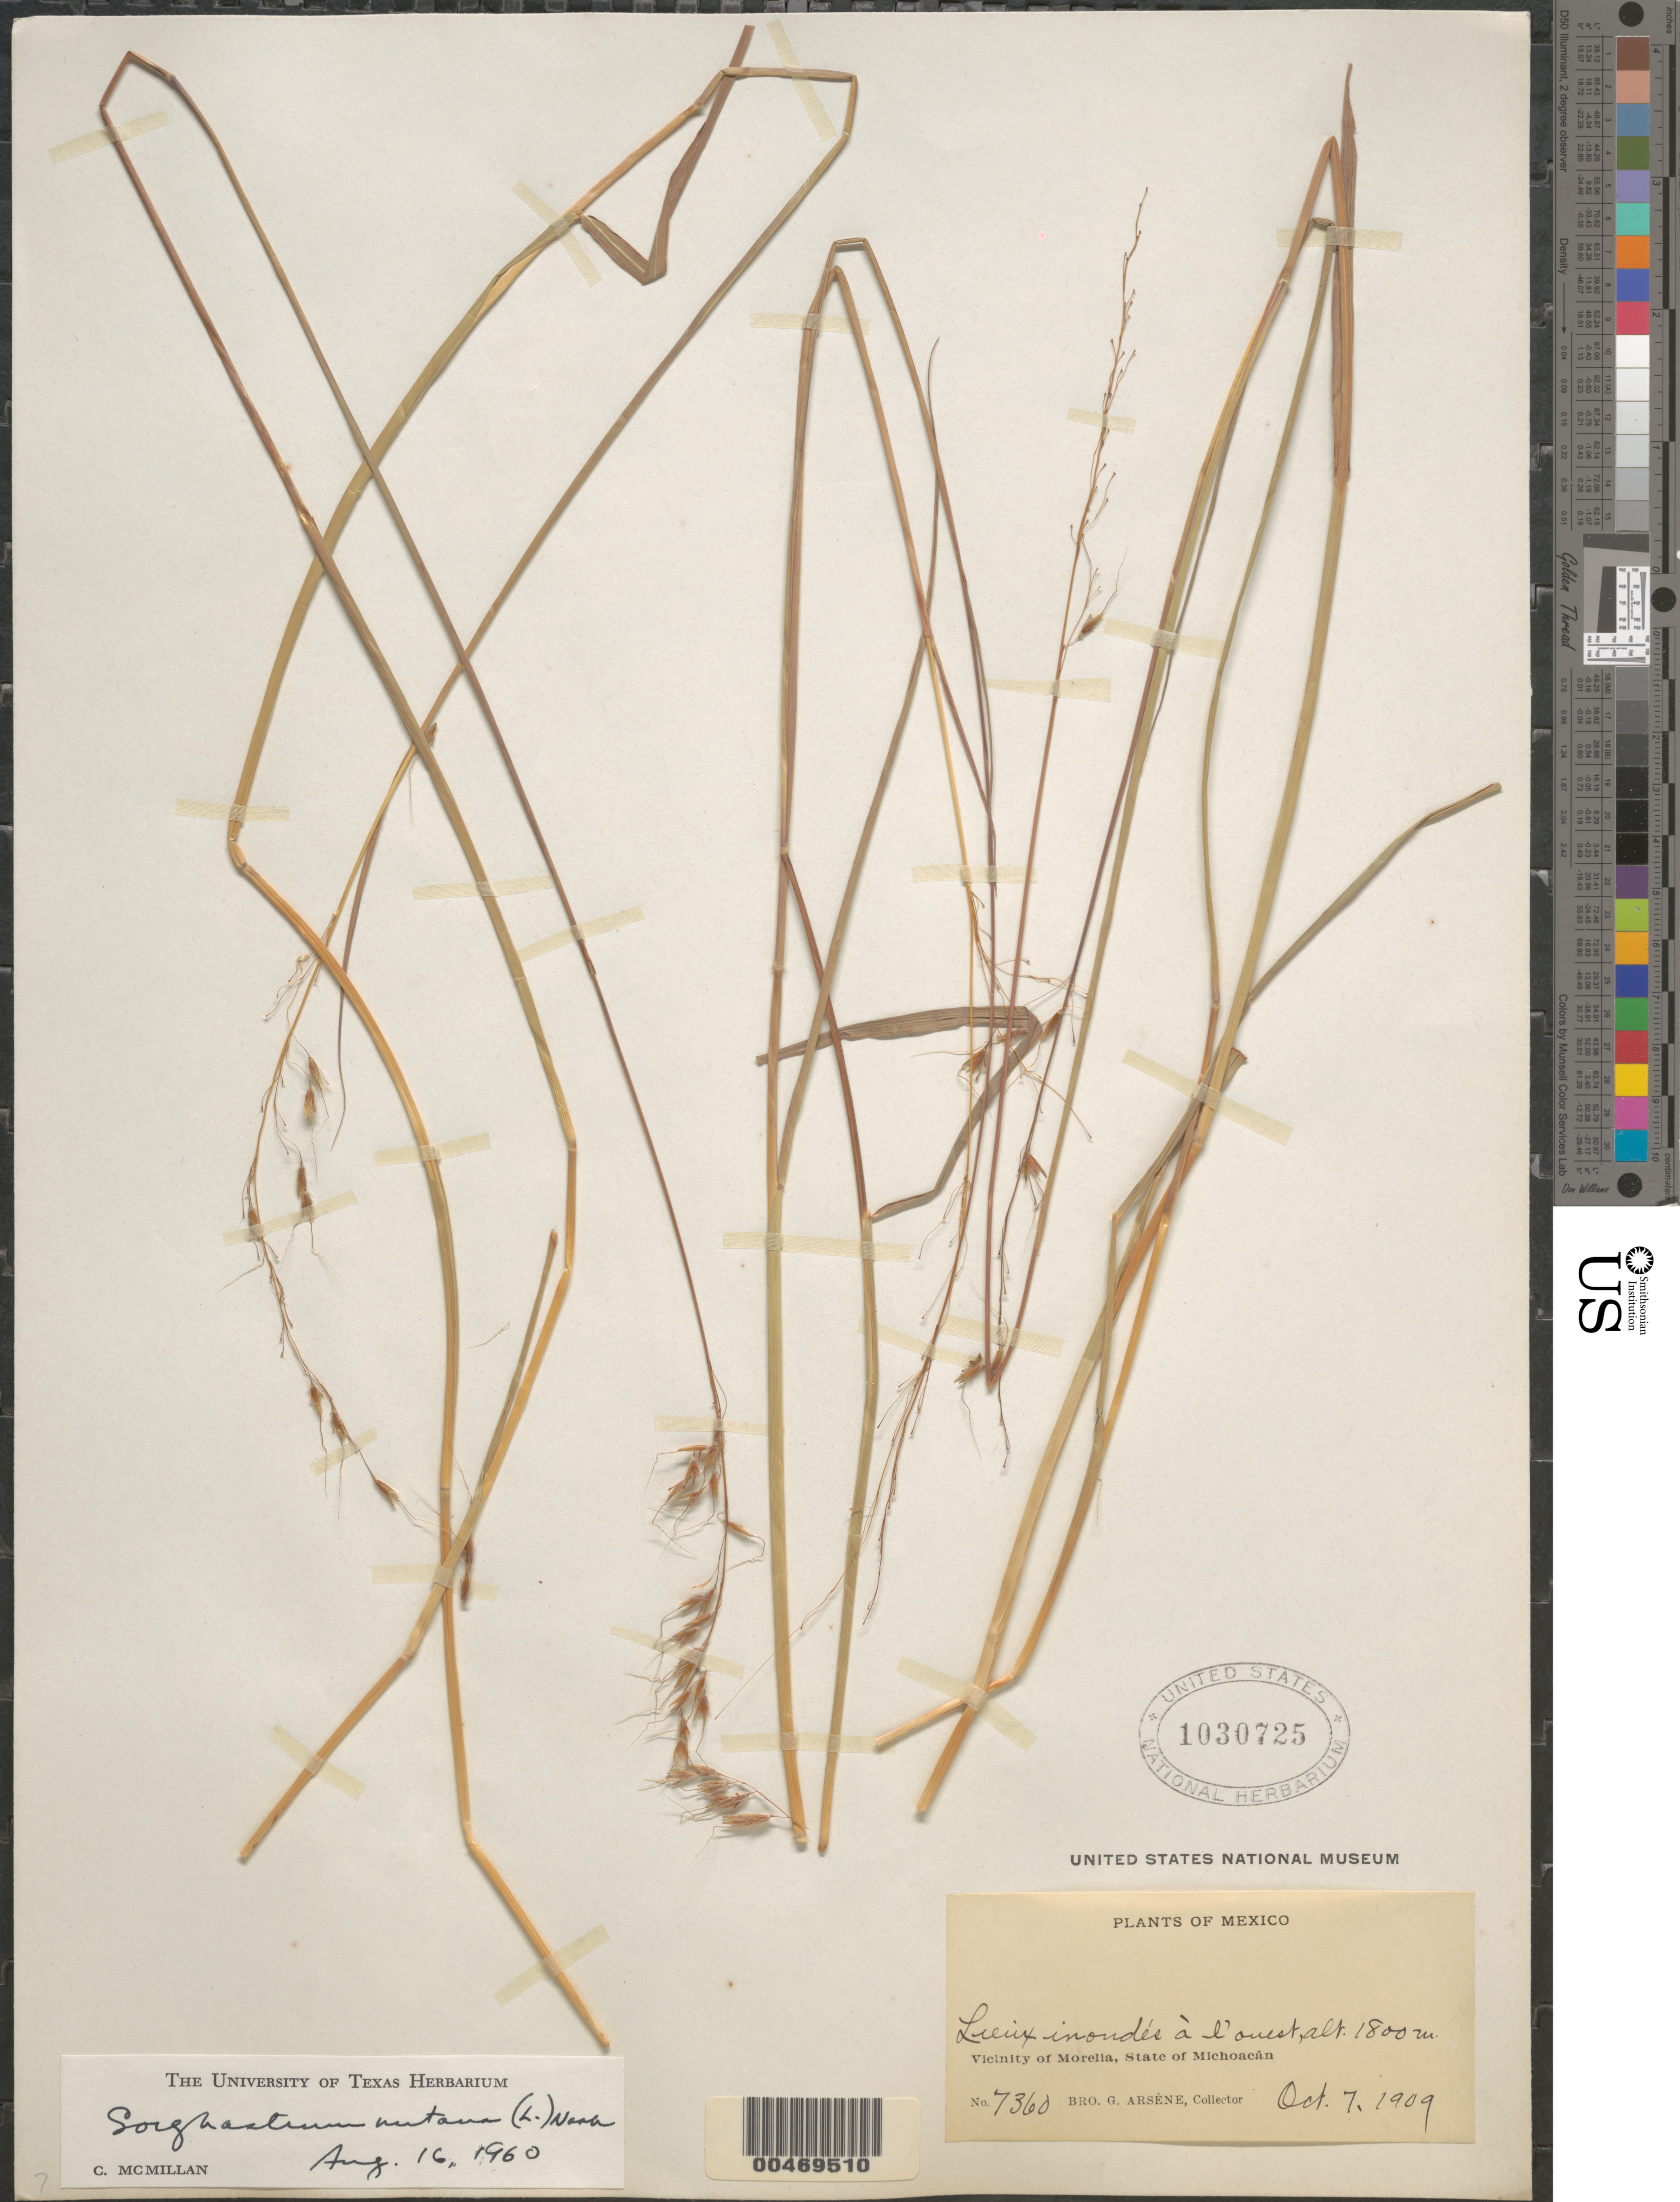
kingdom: Plantae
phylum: Tracheophyta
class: Liliopsida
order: Poales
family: Poaceae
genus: Sorghastrum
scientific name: Sorghastrum nutans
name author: (L.) Nash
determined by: McMillan, C.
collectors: Bro. G. Arsène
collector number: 7360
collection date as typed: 7 Oct 1909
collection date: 1909-10-07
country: Mexico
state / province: Michoacán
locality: Lieux inondés à l'ouest, vicinity of Morelia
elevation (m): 1800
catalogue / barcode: US 1030725